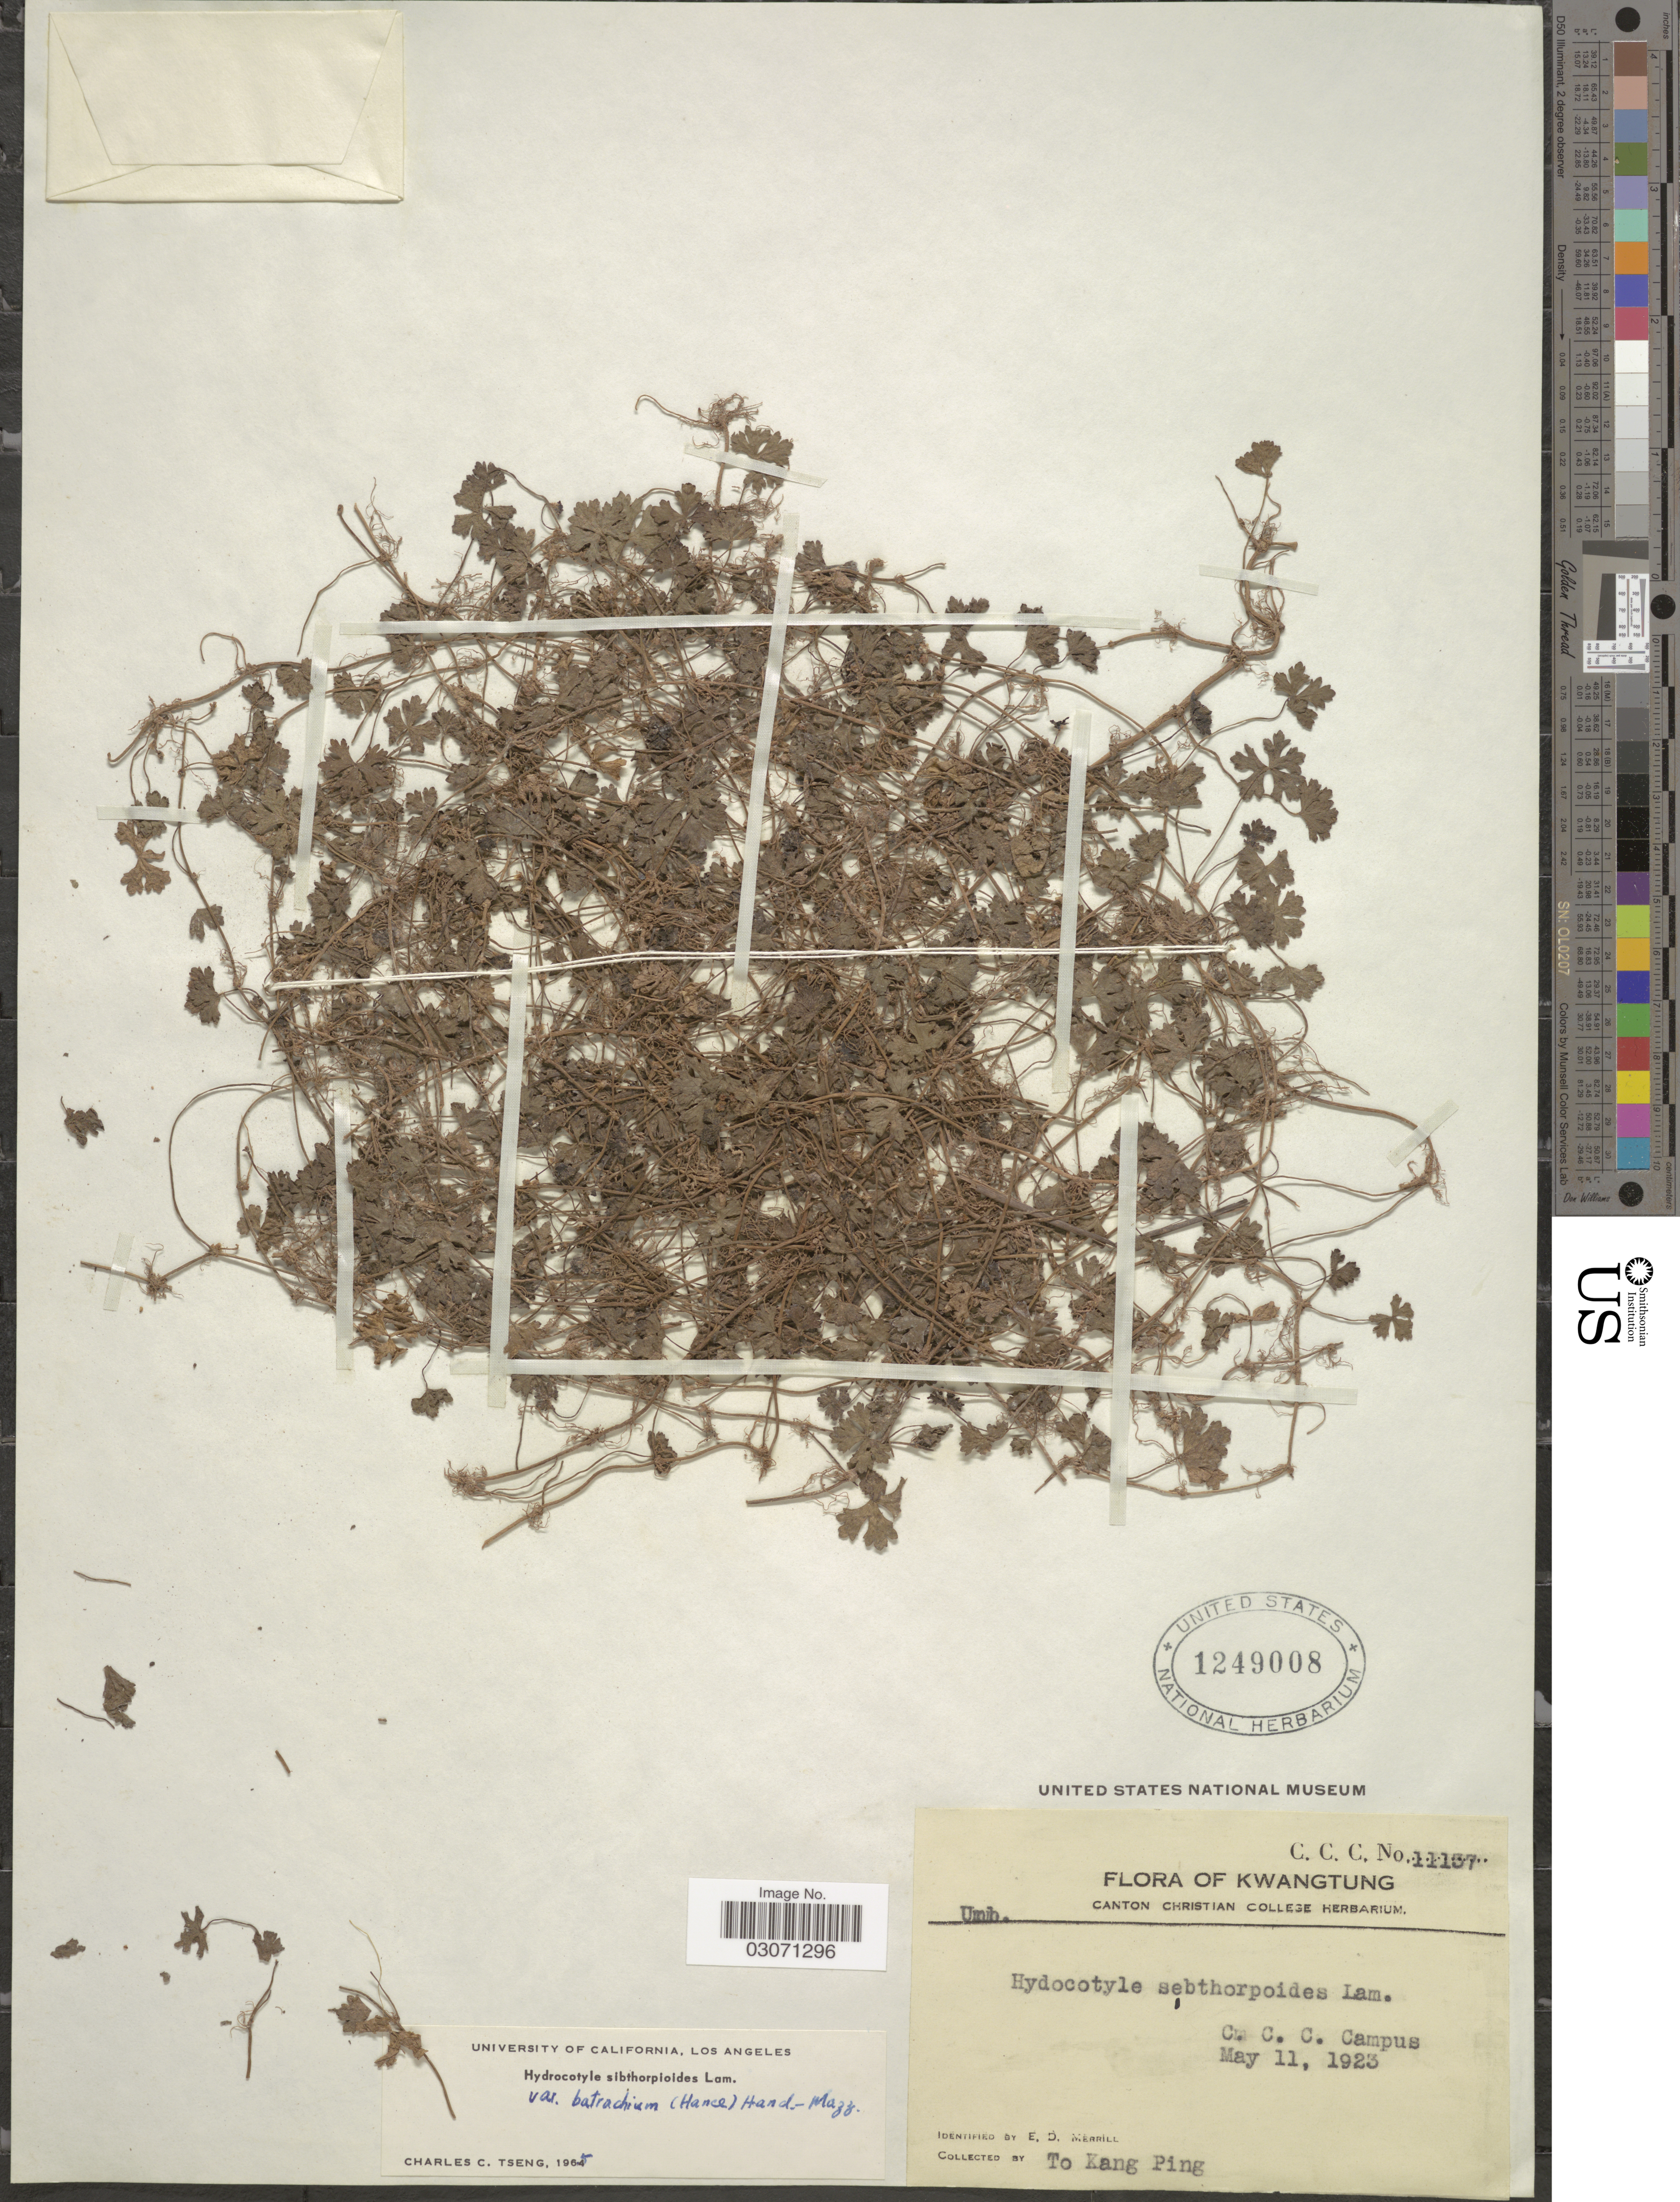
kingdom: Plantae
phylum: Tracheophyta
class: Magnoliopsida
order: Apiales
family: Araliaceae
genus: Hydrocotyle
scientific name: Hydrocotyle sibthorpioides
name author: Lam.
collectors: T. Ping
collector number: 11137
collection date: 1923-05-11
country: China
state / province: Guangdong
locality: Kwangtung.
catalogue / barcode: US 1249008